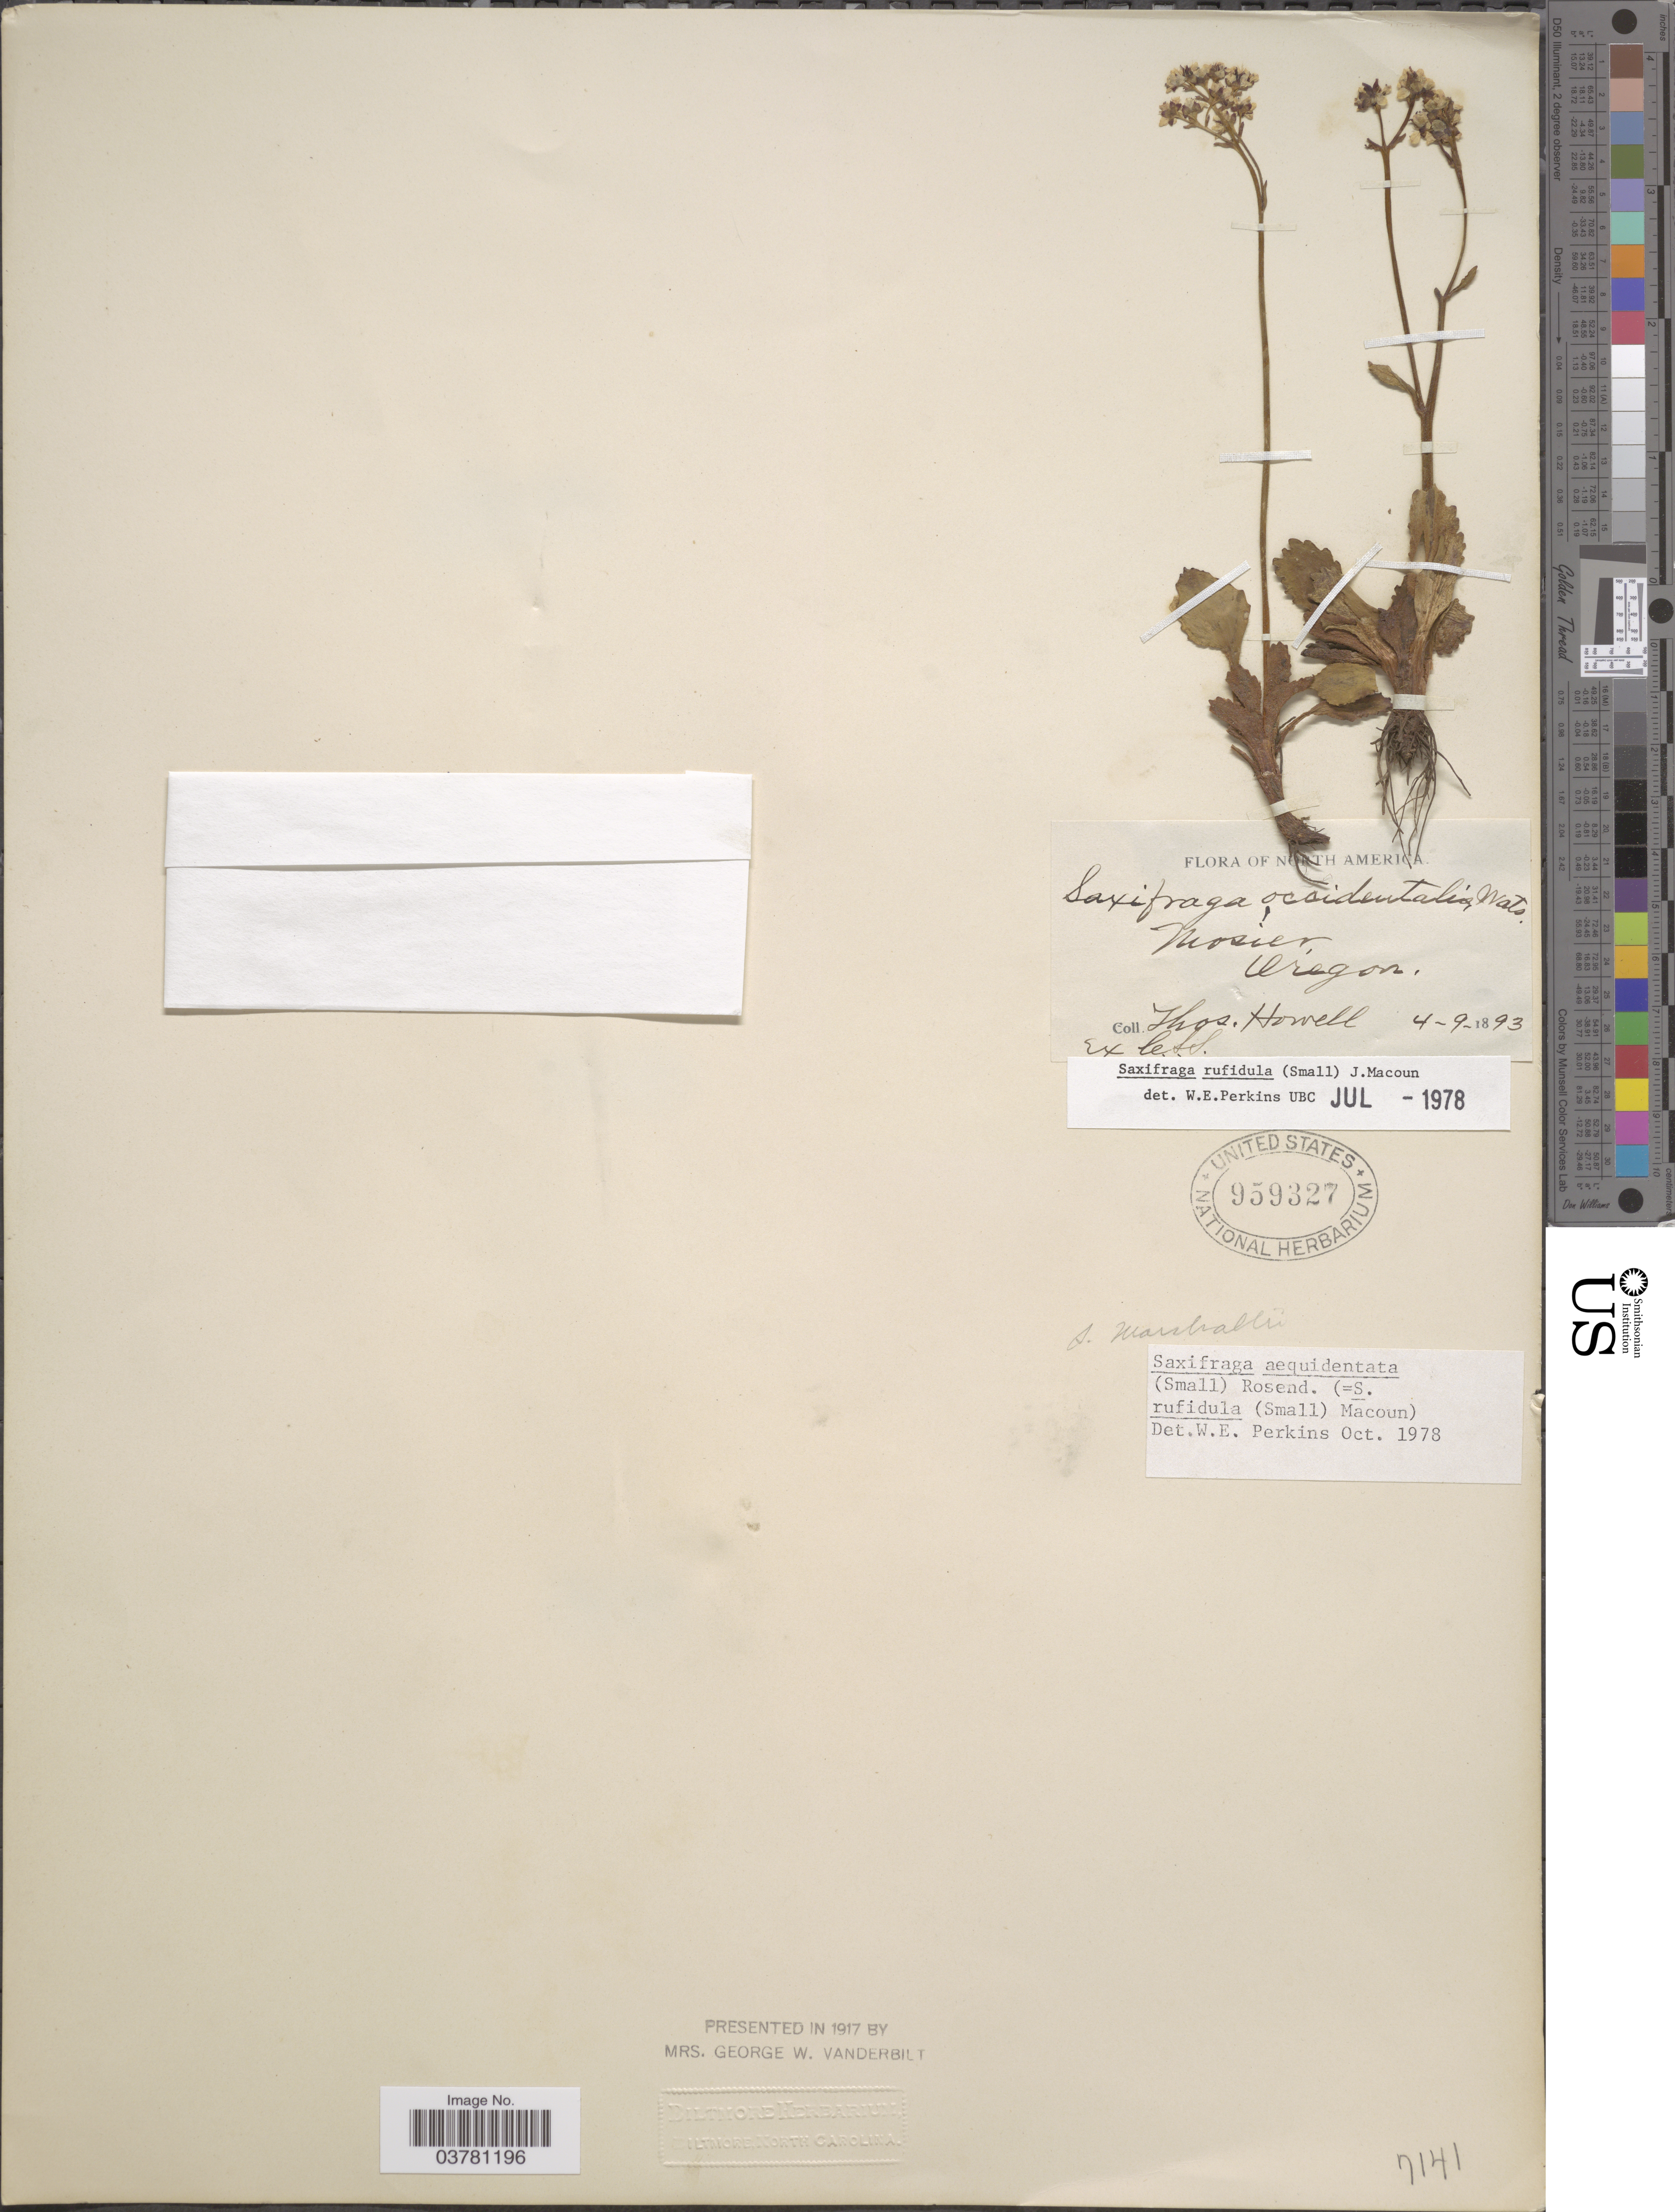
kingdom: Plantae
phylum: Tracheophyta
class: Magnoliopsida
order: Saxifragales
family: Saxifragaceae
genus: Micranthes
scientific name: Micranthes rufidula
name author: Small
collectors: T. Howell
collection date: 1893-04-09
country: United States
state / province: Oregon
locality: Mosier.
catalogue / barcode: US 959327